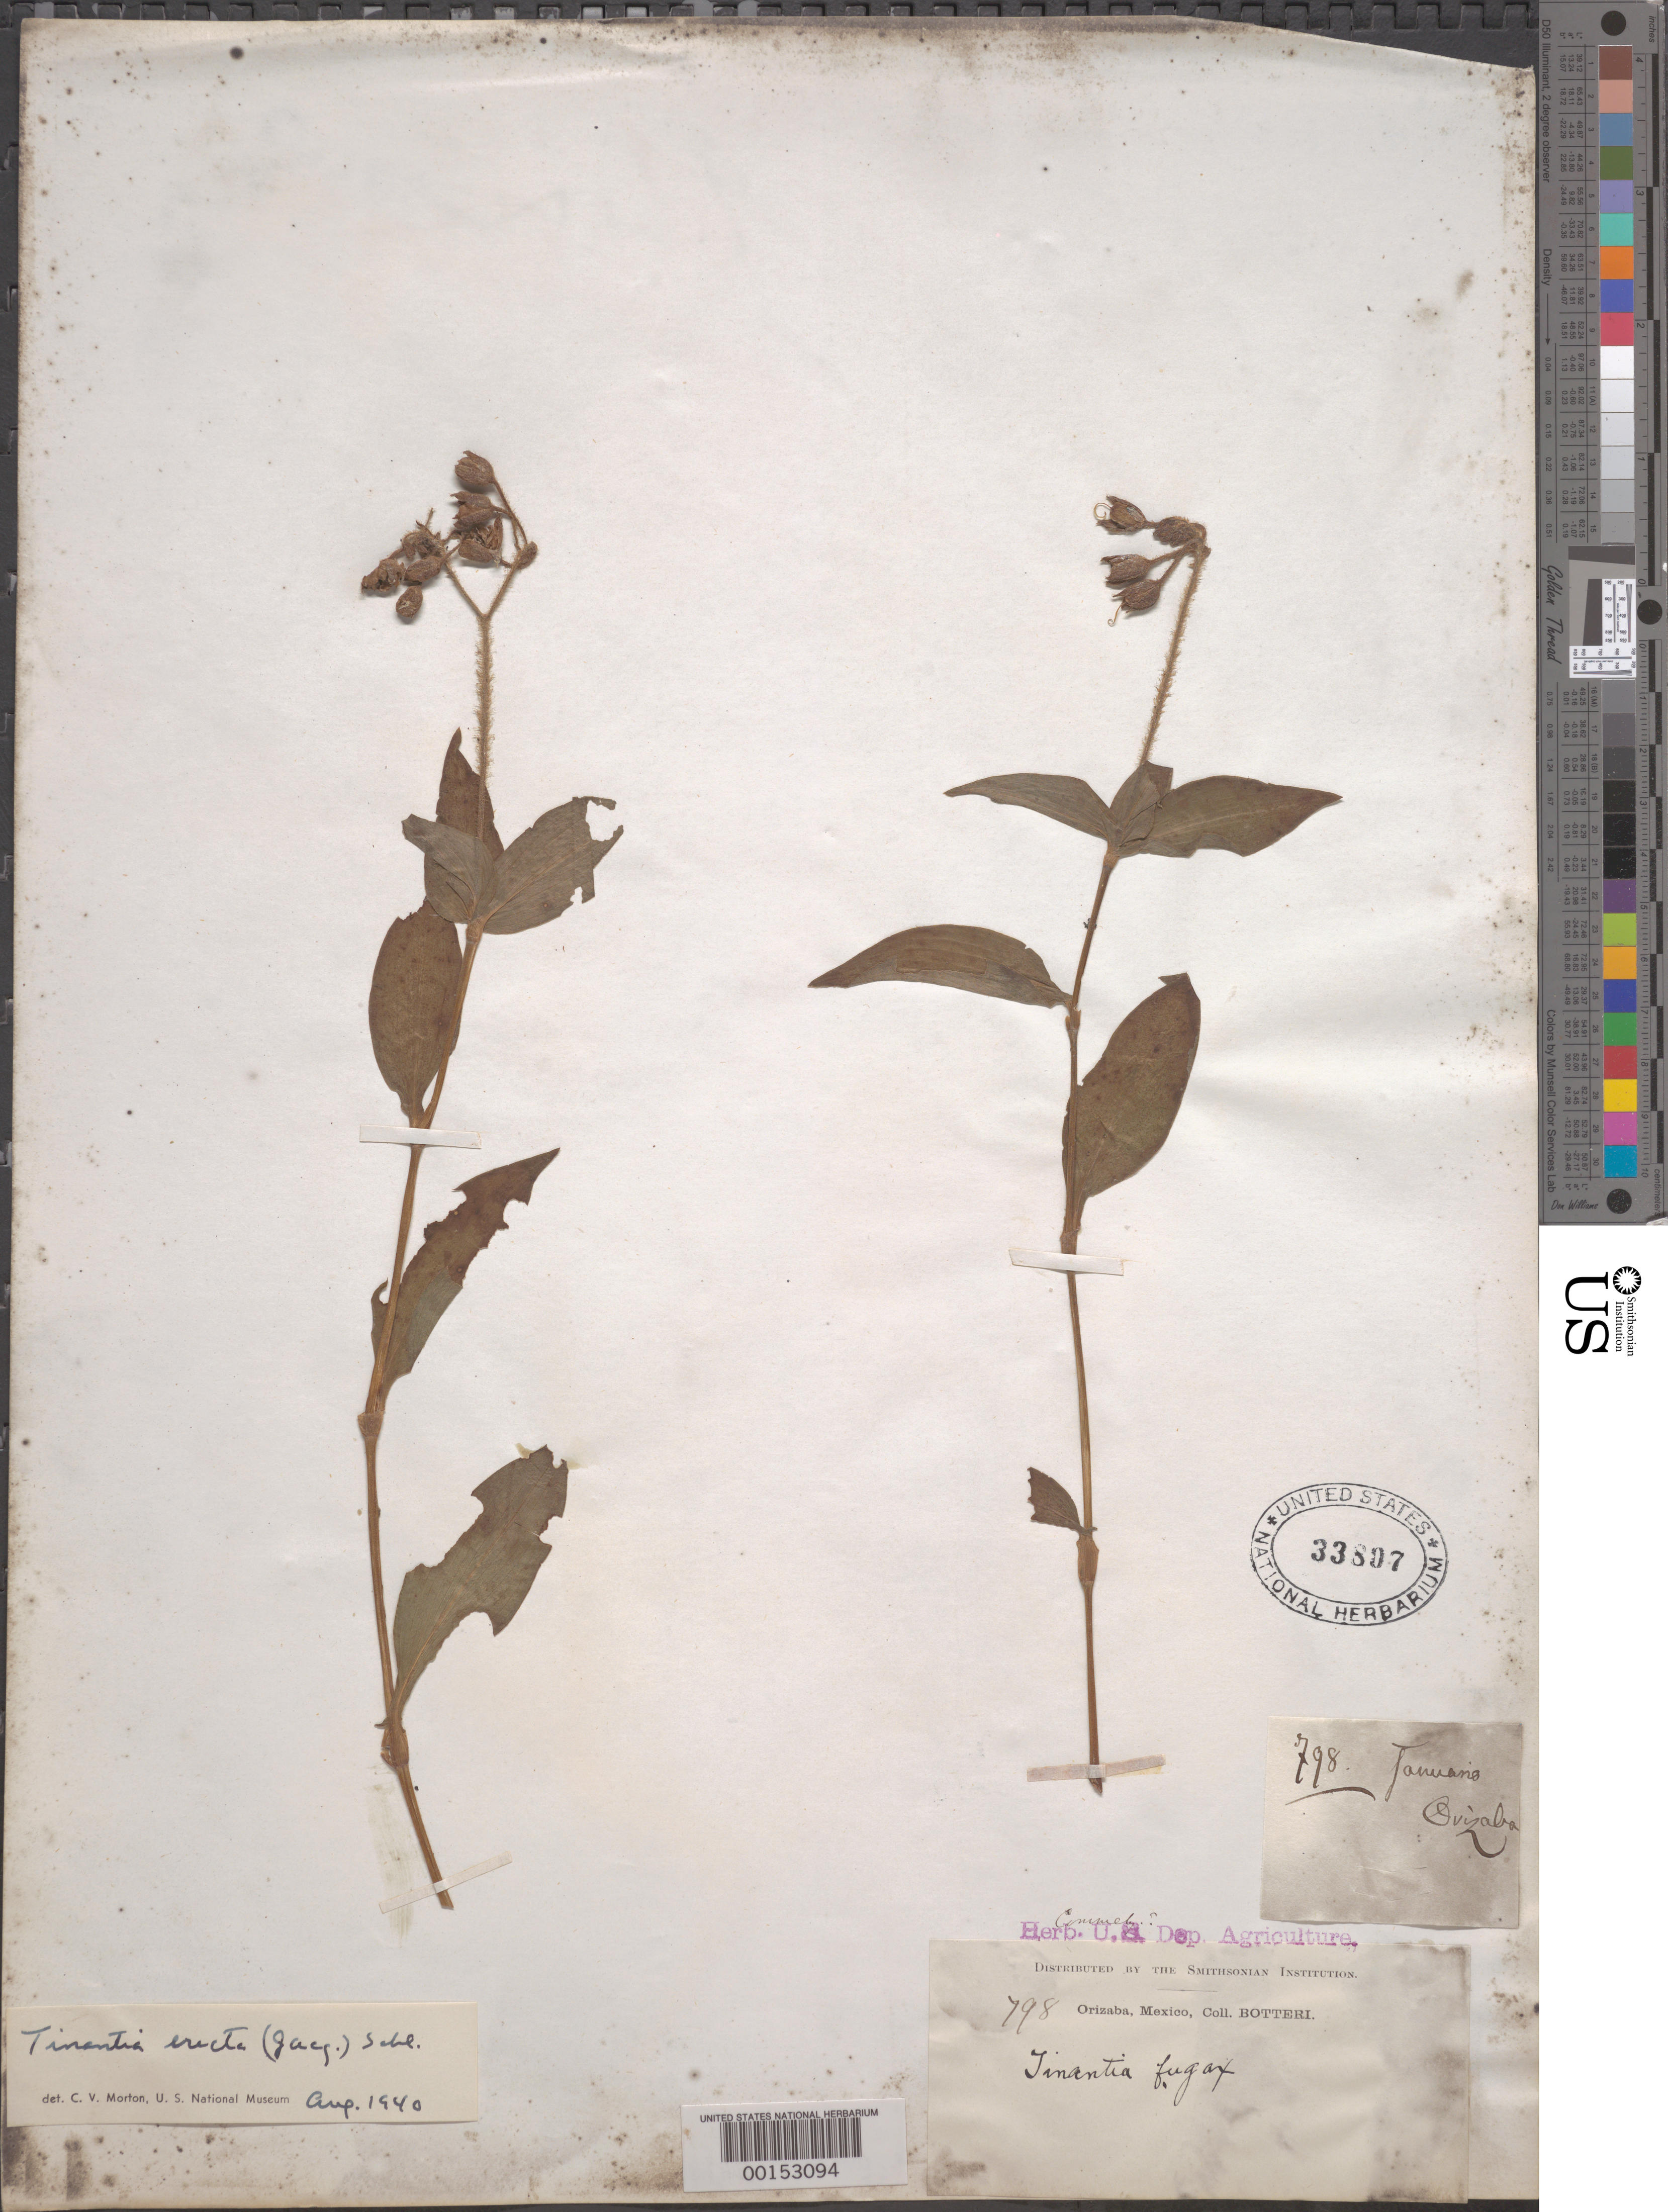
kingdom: Plantae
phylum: Tracheophyta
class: Liliopsida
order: Commelinales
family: Commelinaceae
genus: Tinantia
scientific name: Tinantia erecta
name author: (Jacq.) Fenzl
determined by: Morton, C. V.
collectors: -. Botteri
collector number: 798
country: Mexico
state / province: Veracruz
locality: Orizaba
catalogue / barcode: US 33807